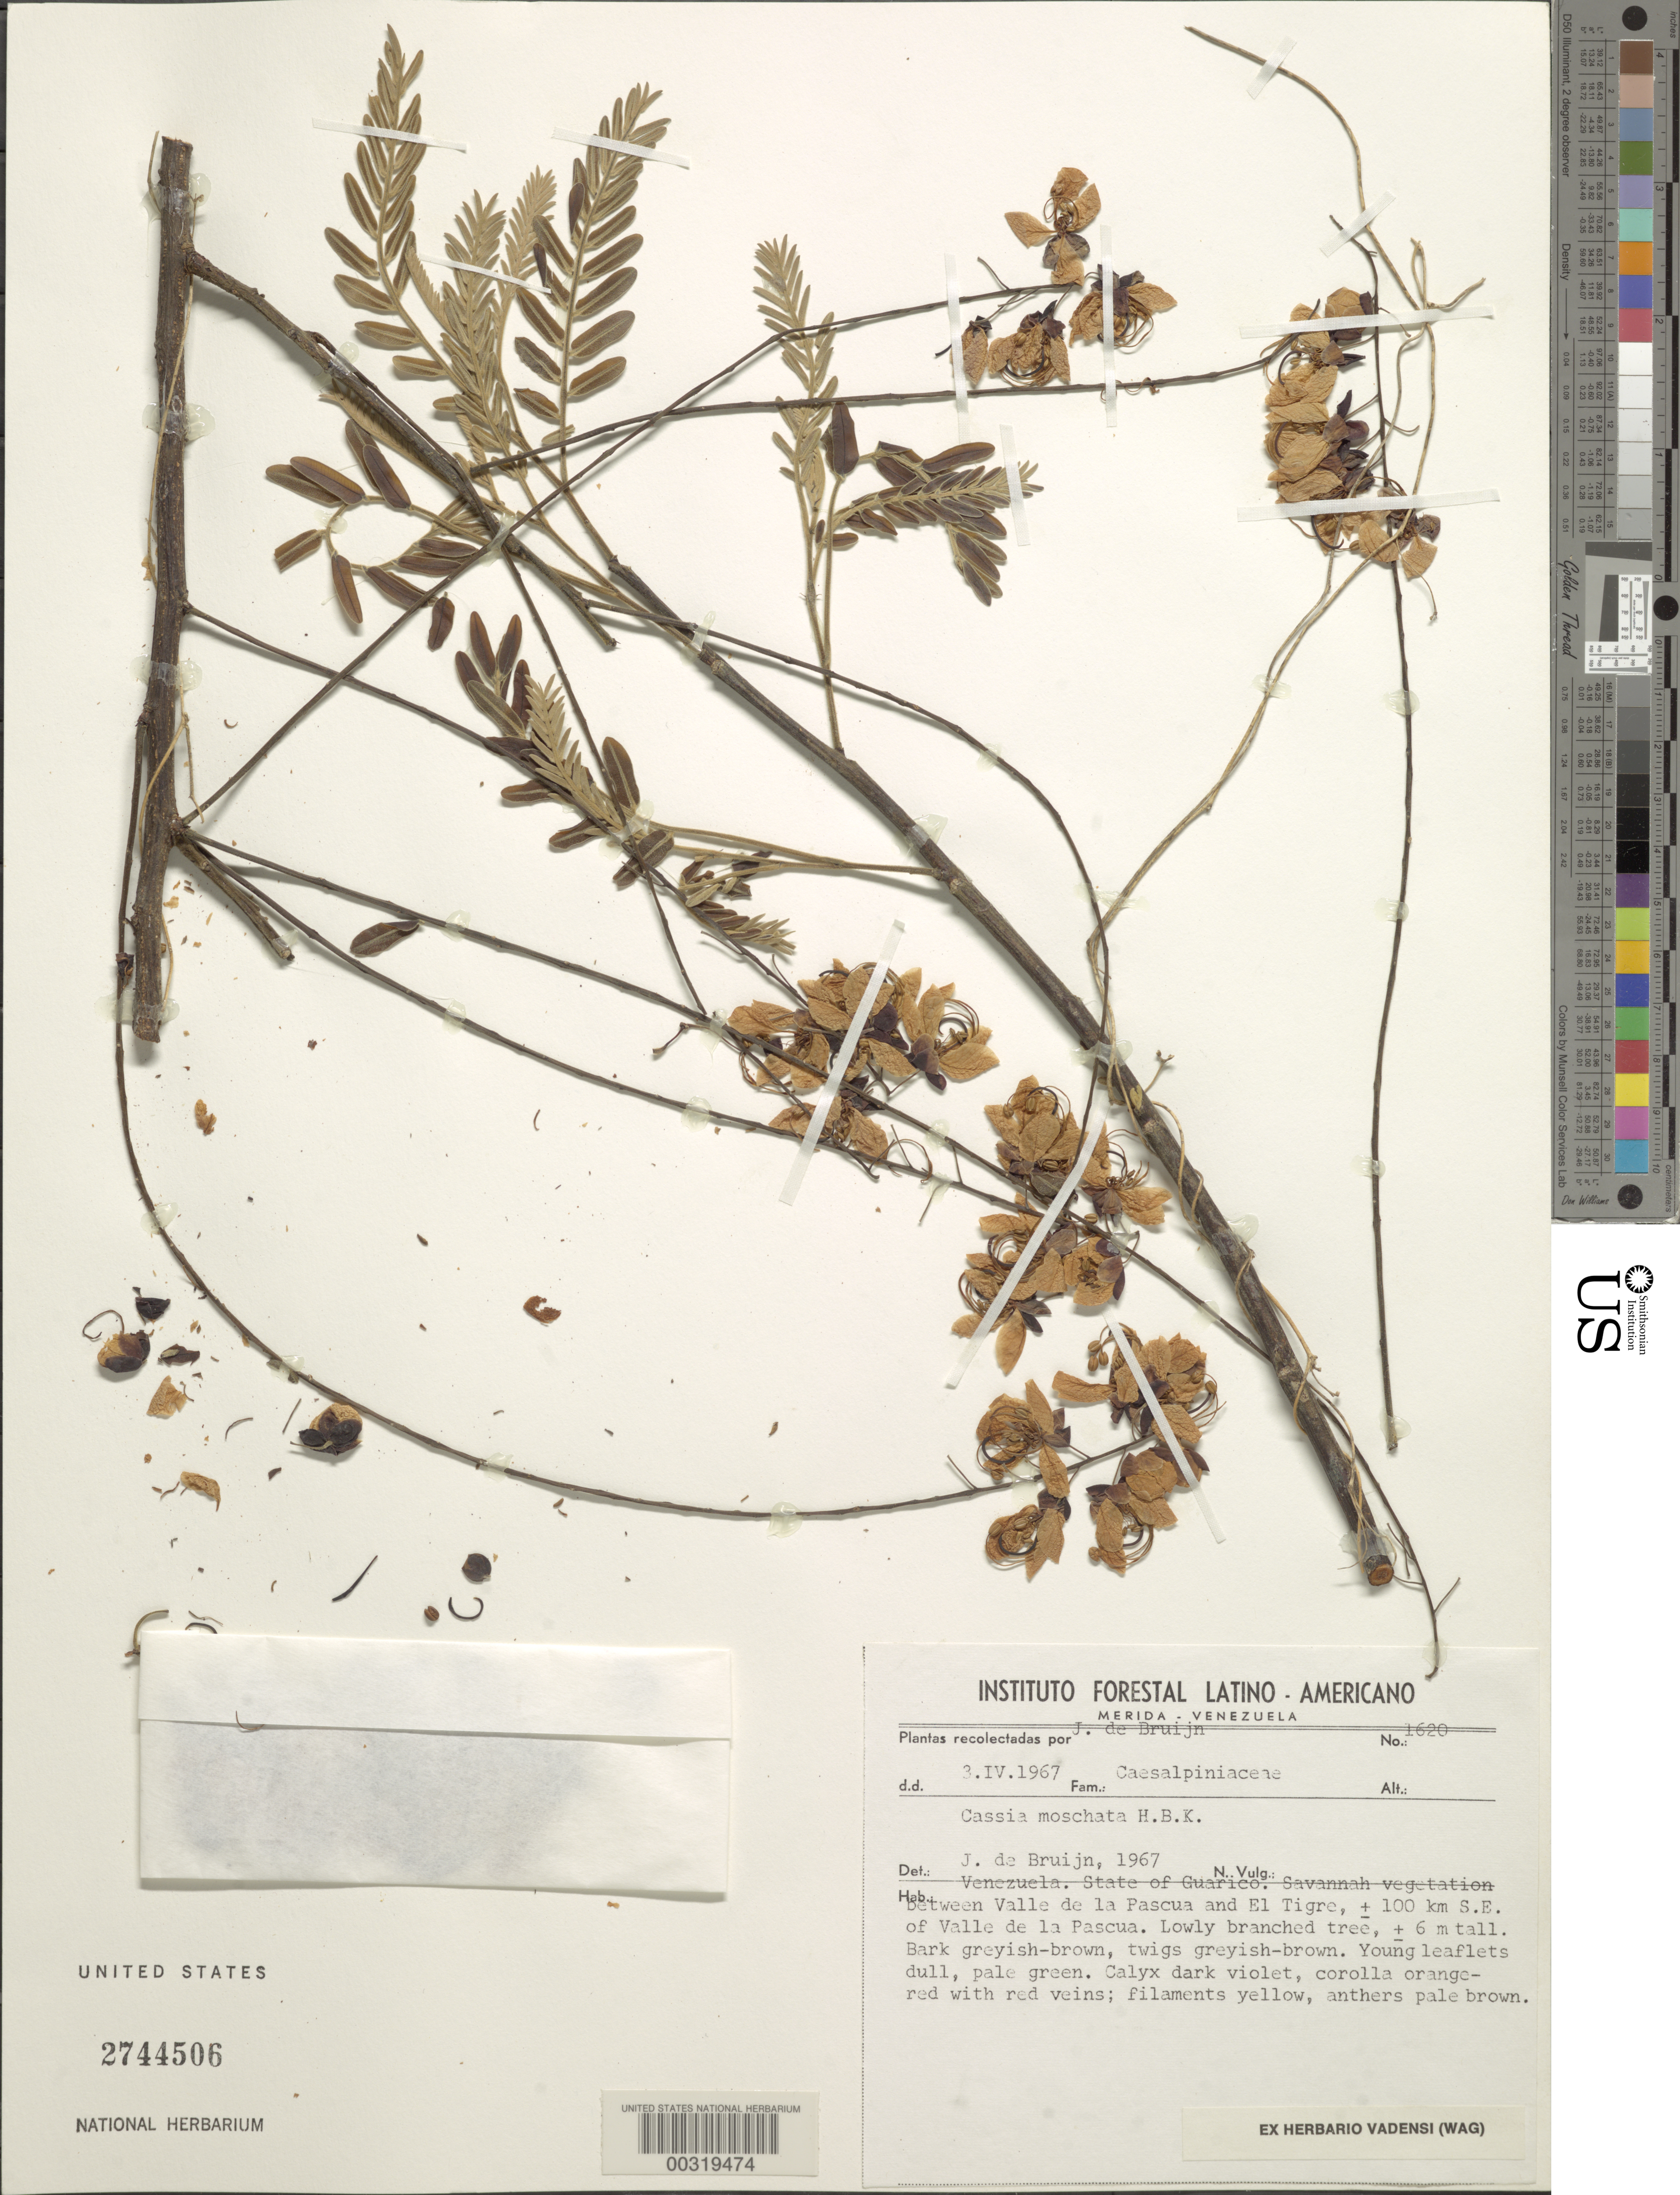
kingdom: Plantae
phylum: Tracheophyta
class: Magnoliopsida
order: Fabales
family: Fabaceae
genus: Cassia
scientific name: Cassia moschata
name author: Kunth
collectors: J. Bruijn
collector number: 1620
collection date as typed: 03 Apr 1967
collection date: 1967-04-03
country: Venezuela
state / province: Guárico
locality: Between valle de la pascua and el tigre, 100 km se of valle de la pascua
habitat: Savanna vegetation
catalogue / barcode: US 2744506